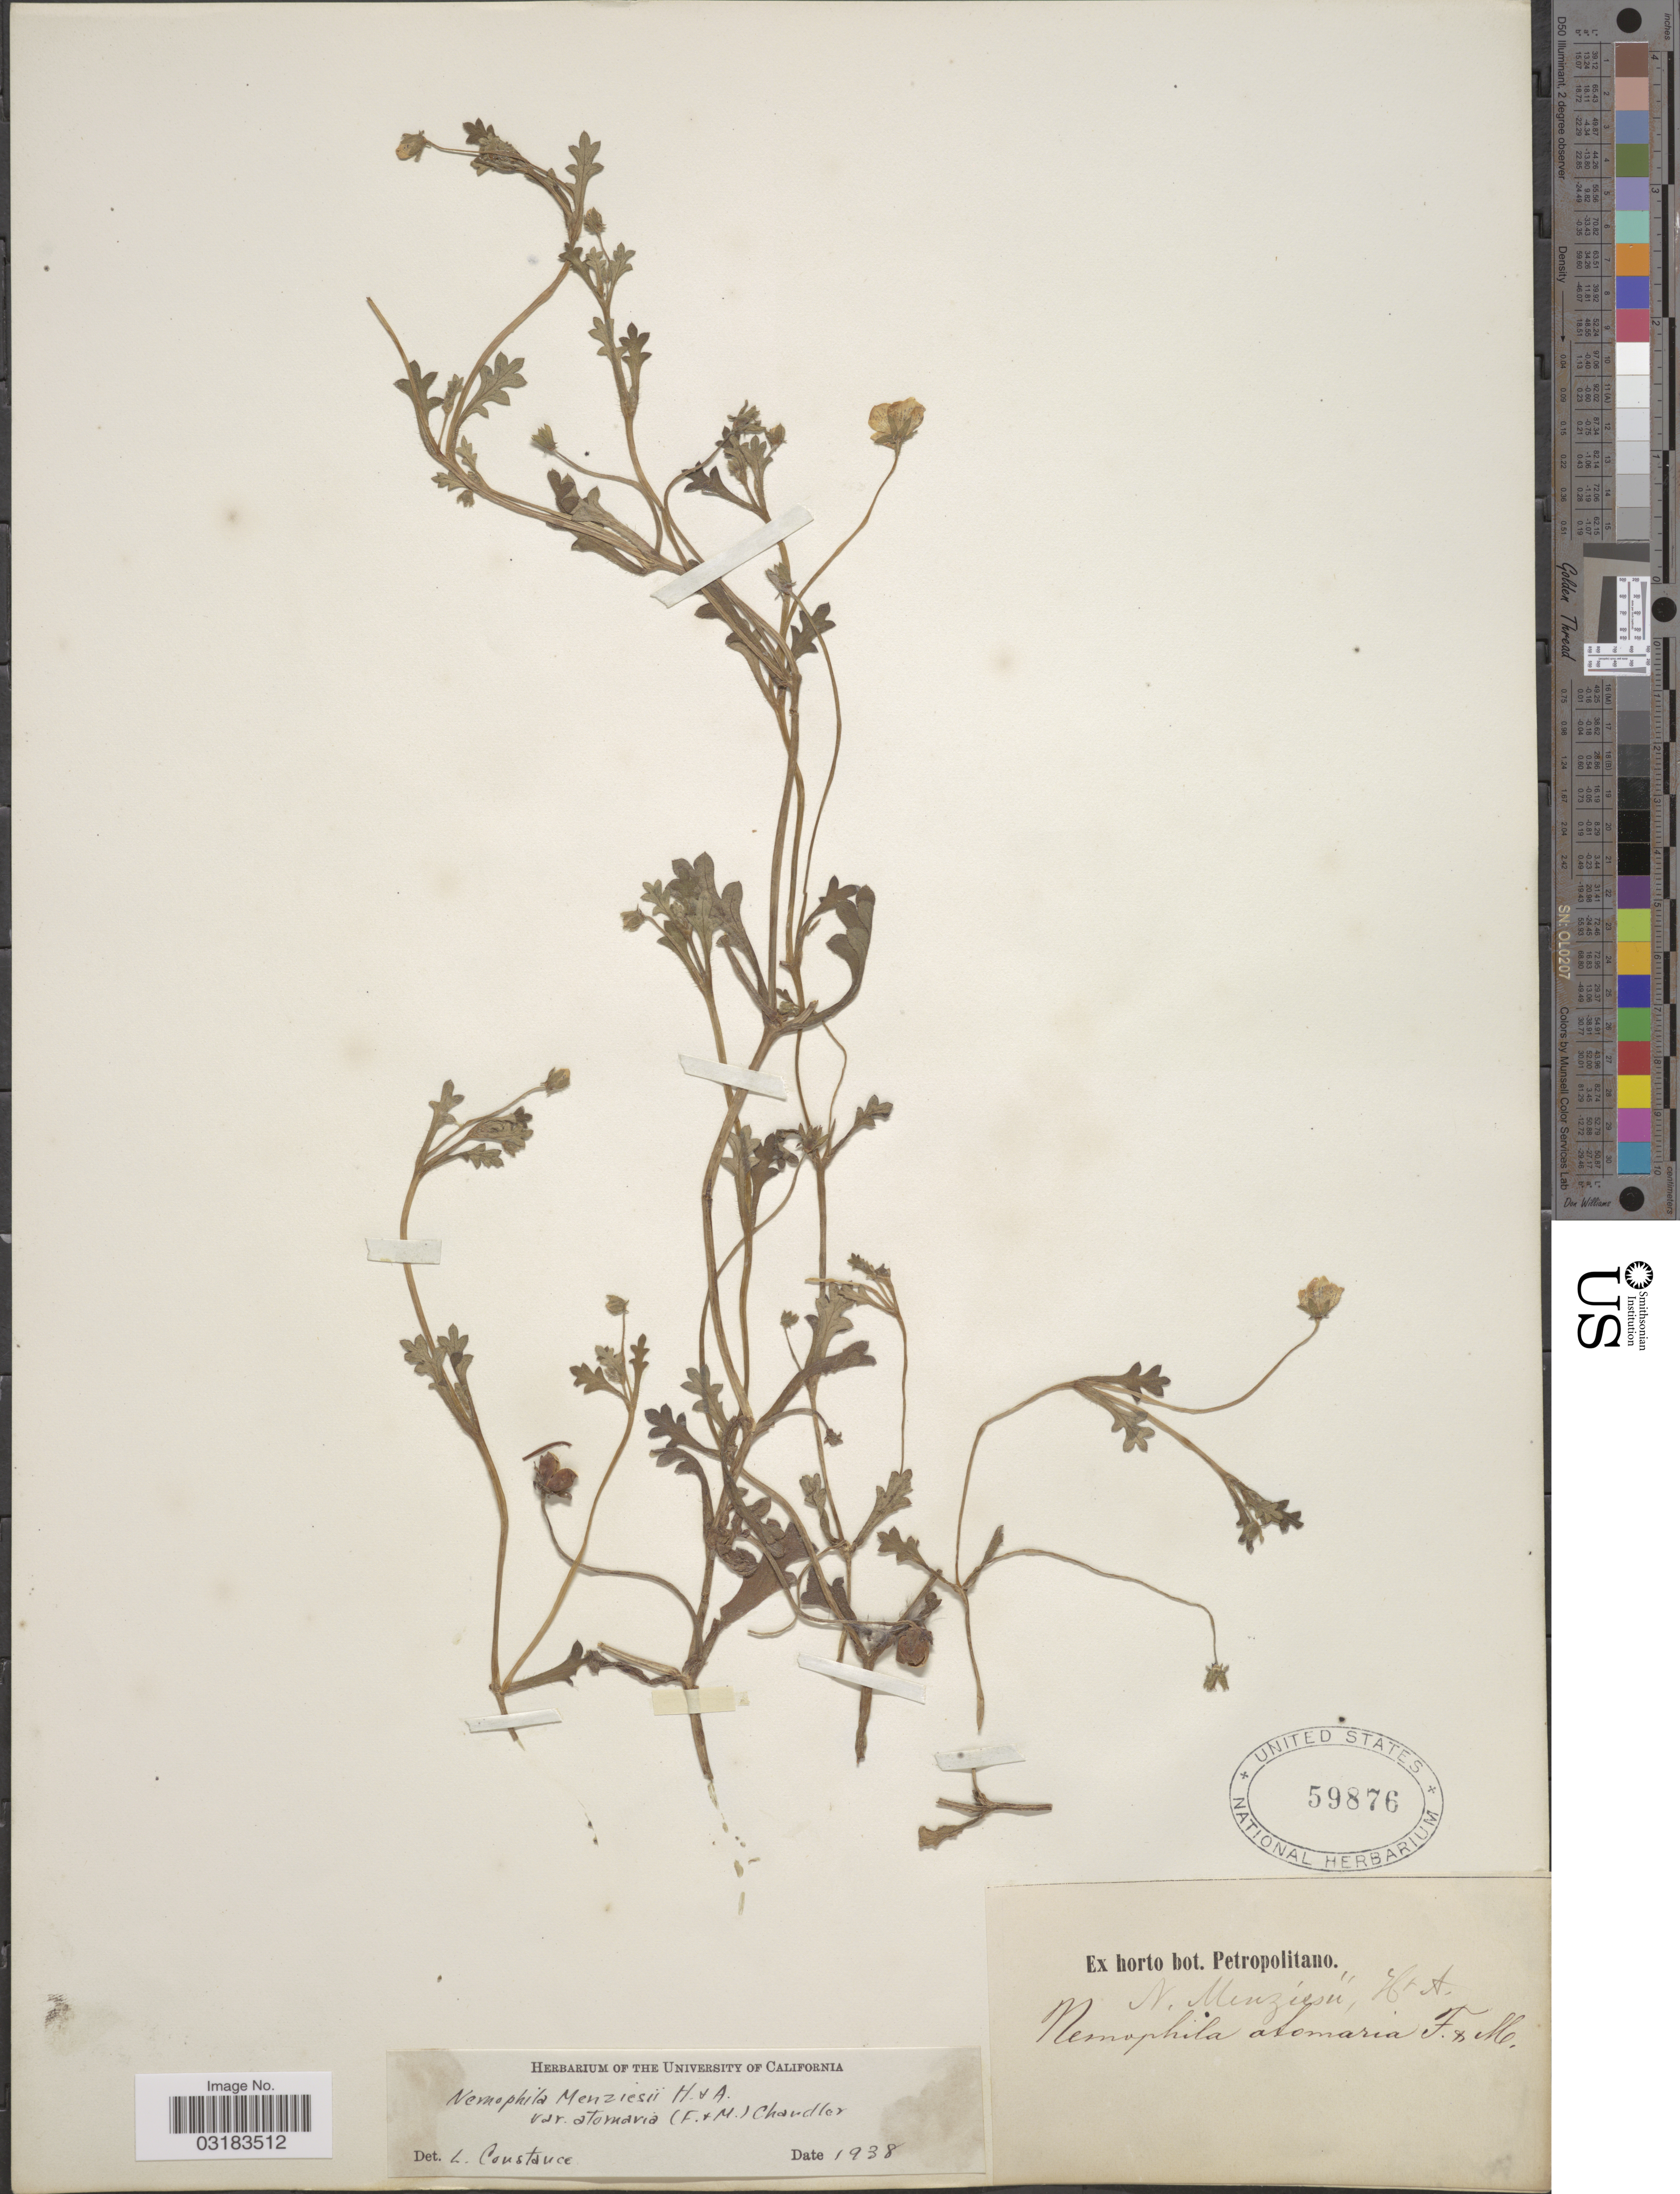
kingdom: Plantae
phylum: Tracheophyta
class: Magnoliopsida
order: Boraginales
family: Hydrophyllaceae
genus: Nemophila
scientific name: Nemophila menziesii var. atomaria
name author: (Fisch. & C.A. Mey.) H.P. Chandler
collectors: ex Horto Bot. Petropolitano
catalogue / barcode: US 59876